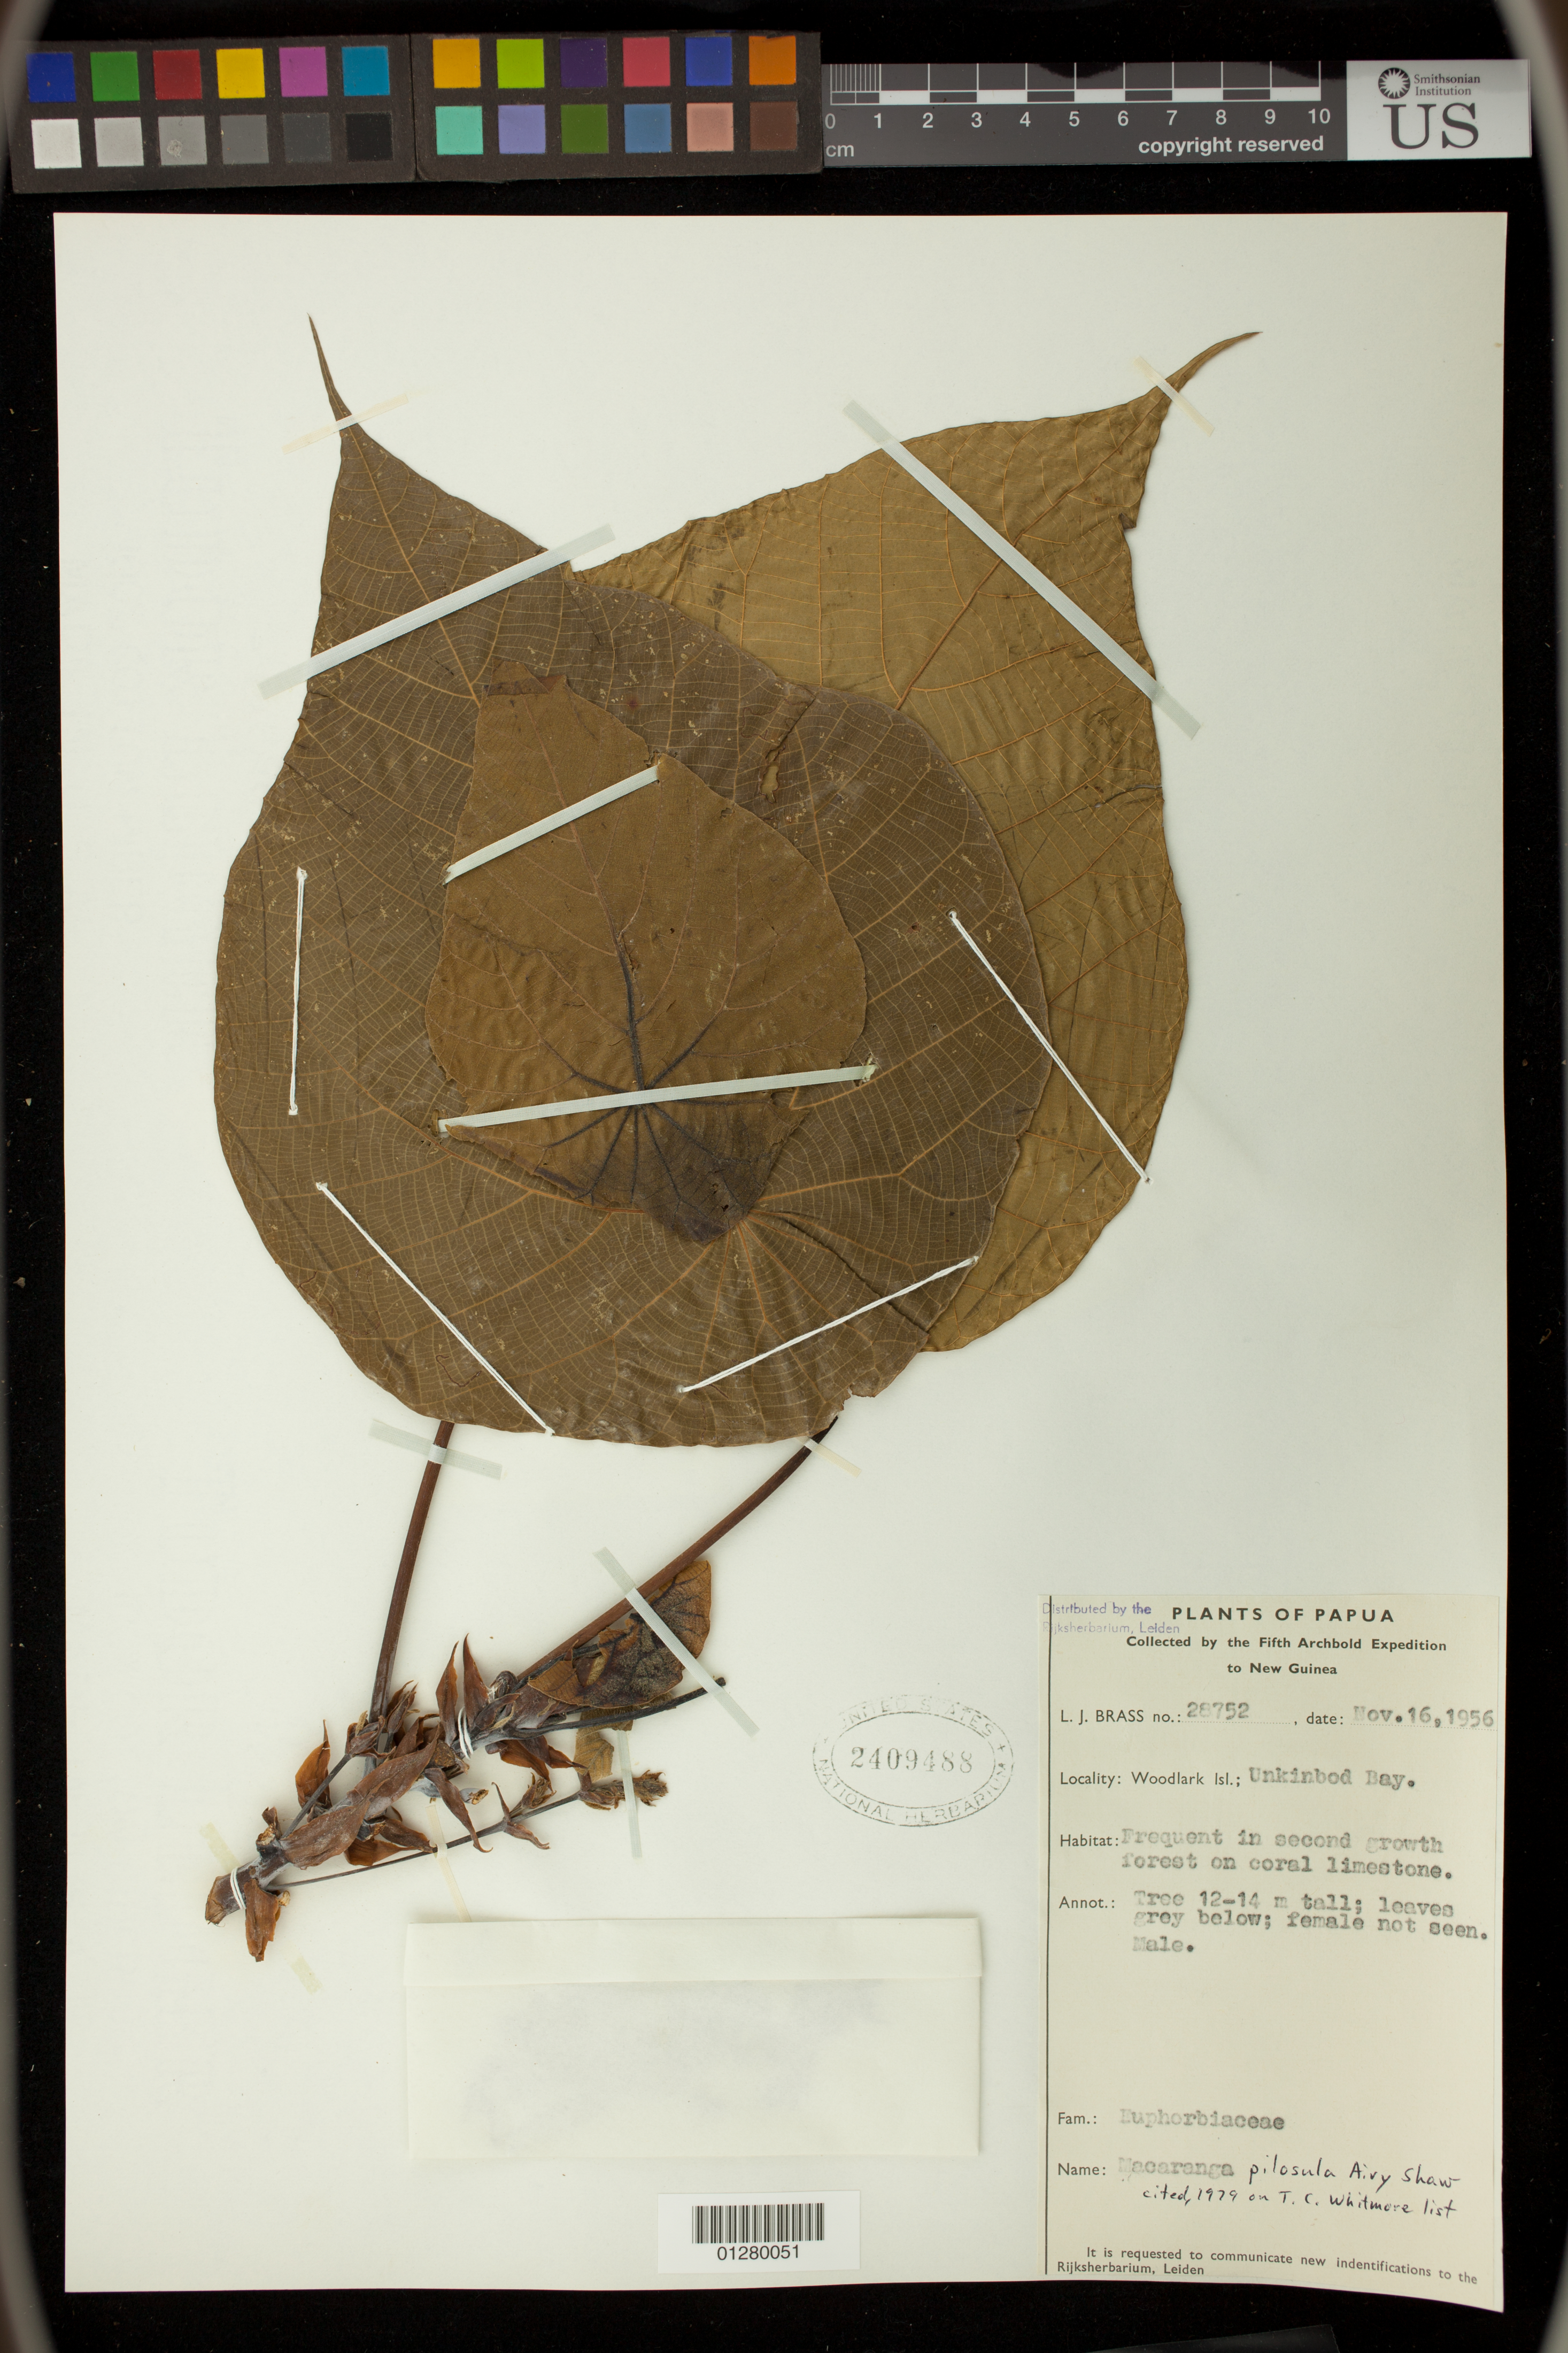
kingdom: Plantae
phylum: Tracheophyta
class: Magnoliopsida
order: Malpighiales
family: Euphorbiaceae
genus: Macaranga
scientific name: Macaranga pilosula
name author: Airy Shaw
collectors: L. J. Brass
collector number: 28752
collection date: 1956-11-16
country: Papua New Guinea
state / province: Milne Bay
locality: Woodlark Island; Unkinbod Bay.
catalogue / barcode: US 2409488